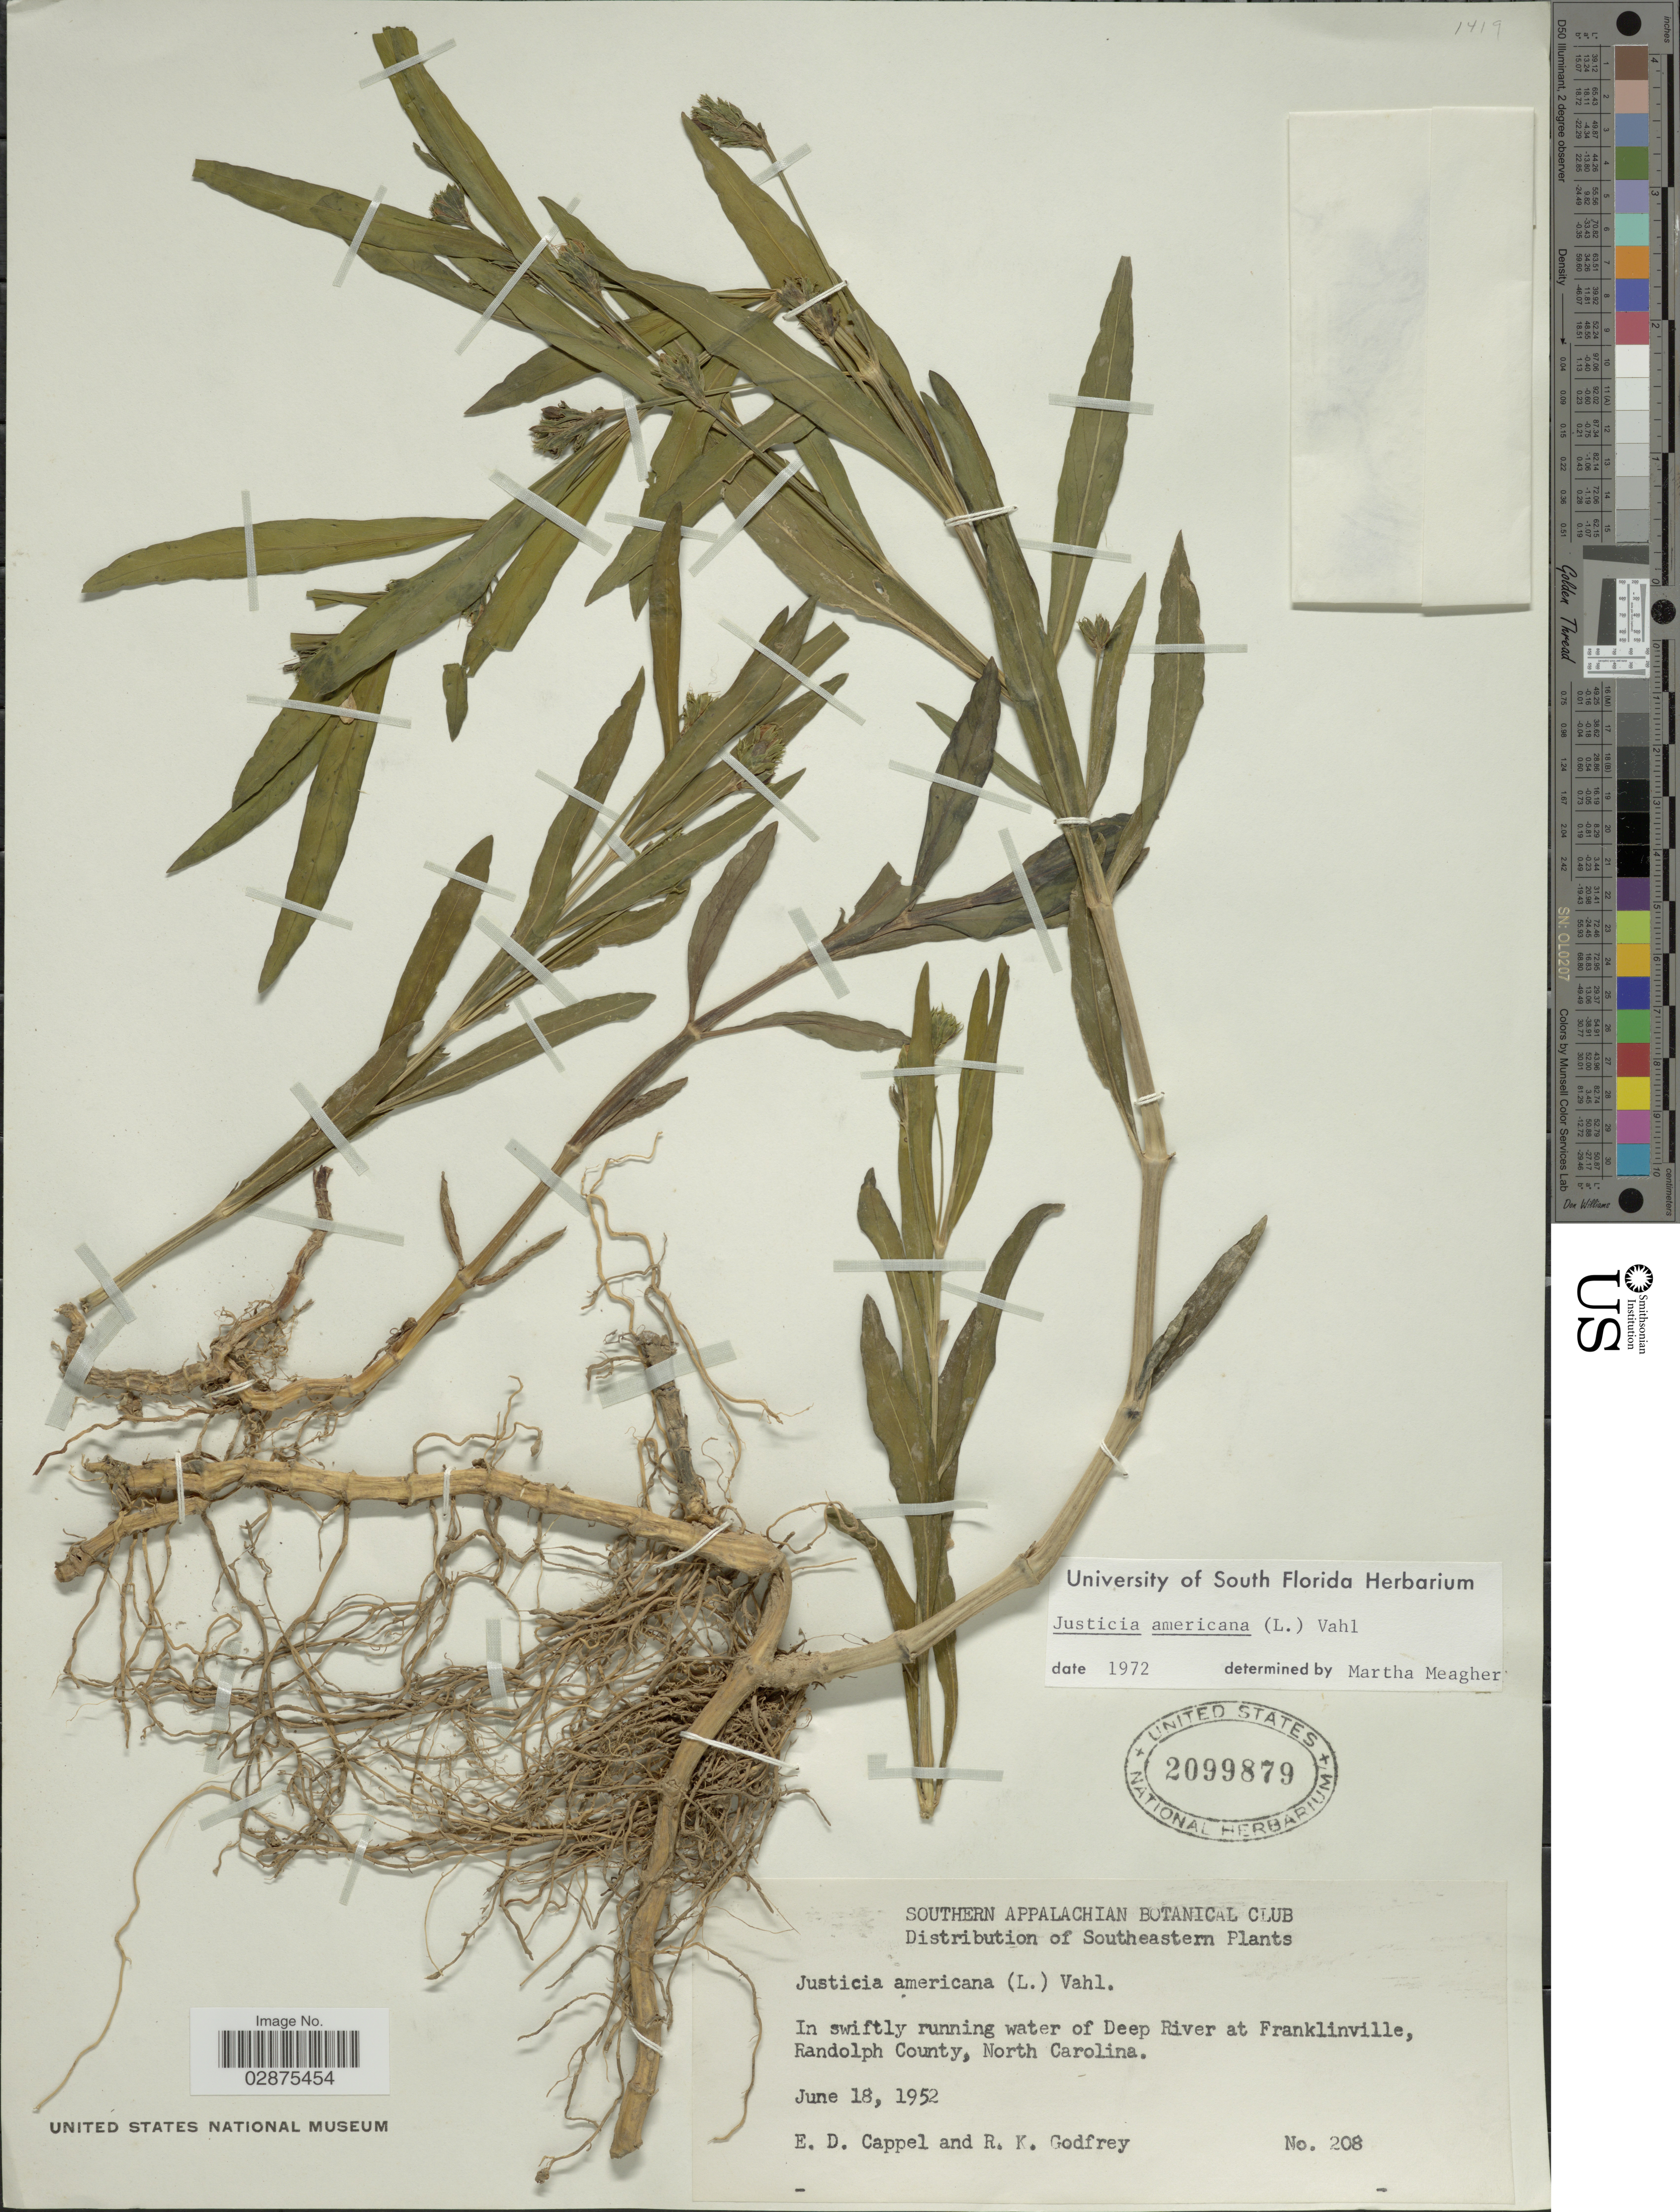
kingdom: Plantae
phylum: Tracheophyta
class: Magnoliopsida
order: Lamiales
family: Acanthaceae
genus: Justicia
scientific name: Justicia americana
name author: (L.) Vahl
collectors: E. Cappel & R. K. Godfrey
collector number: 208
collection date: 1952-06-18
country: United States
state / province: North Carolina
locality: Southeastern. In swiftly running water of Deep River at Franklinville,Randolph County.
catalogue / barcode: US 2099879